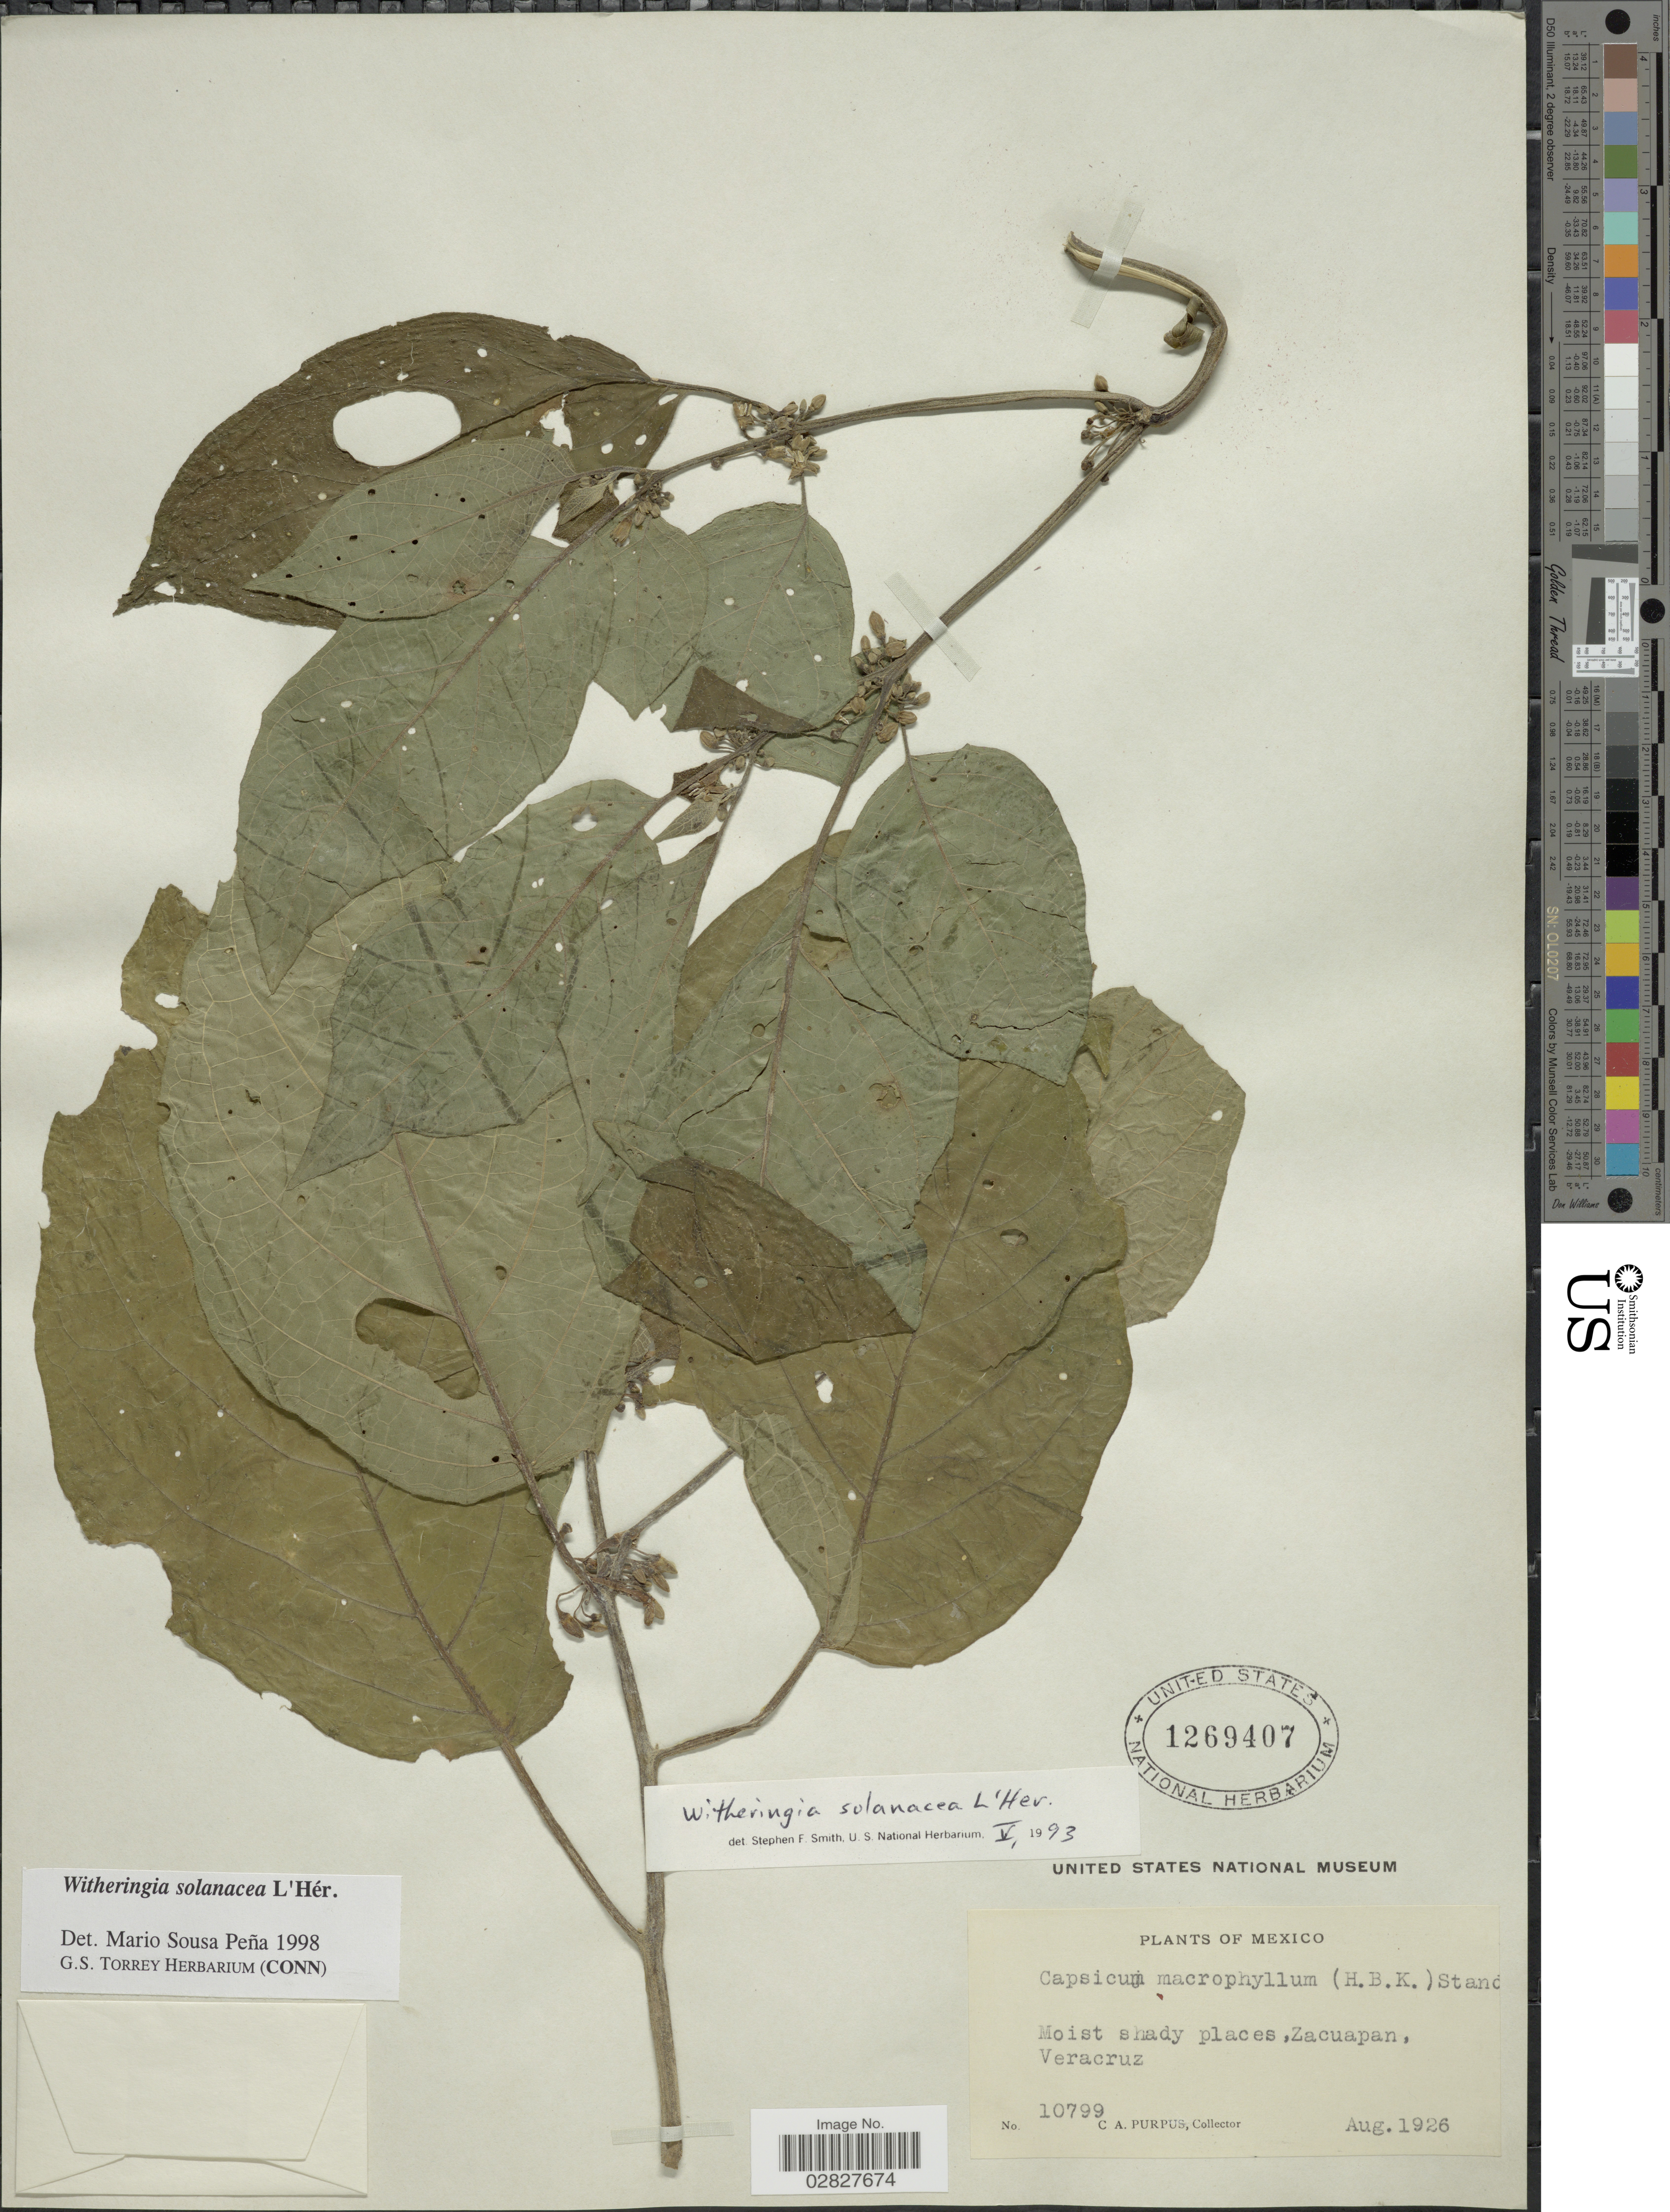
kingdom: Plantae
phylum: Tracheophyta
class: Magnoliopsida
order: Solanales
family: Solanaceae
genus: Witheringia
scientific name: Witheringia solanacea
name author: L'Hér.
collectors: C. A. Purpus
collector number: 10799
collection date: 1926-08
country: Mexico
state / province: Veracruz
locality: Moist sandy places, Zacuapan, Veracruz.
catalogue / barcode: US 1269407